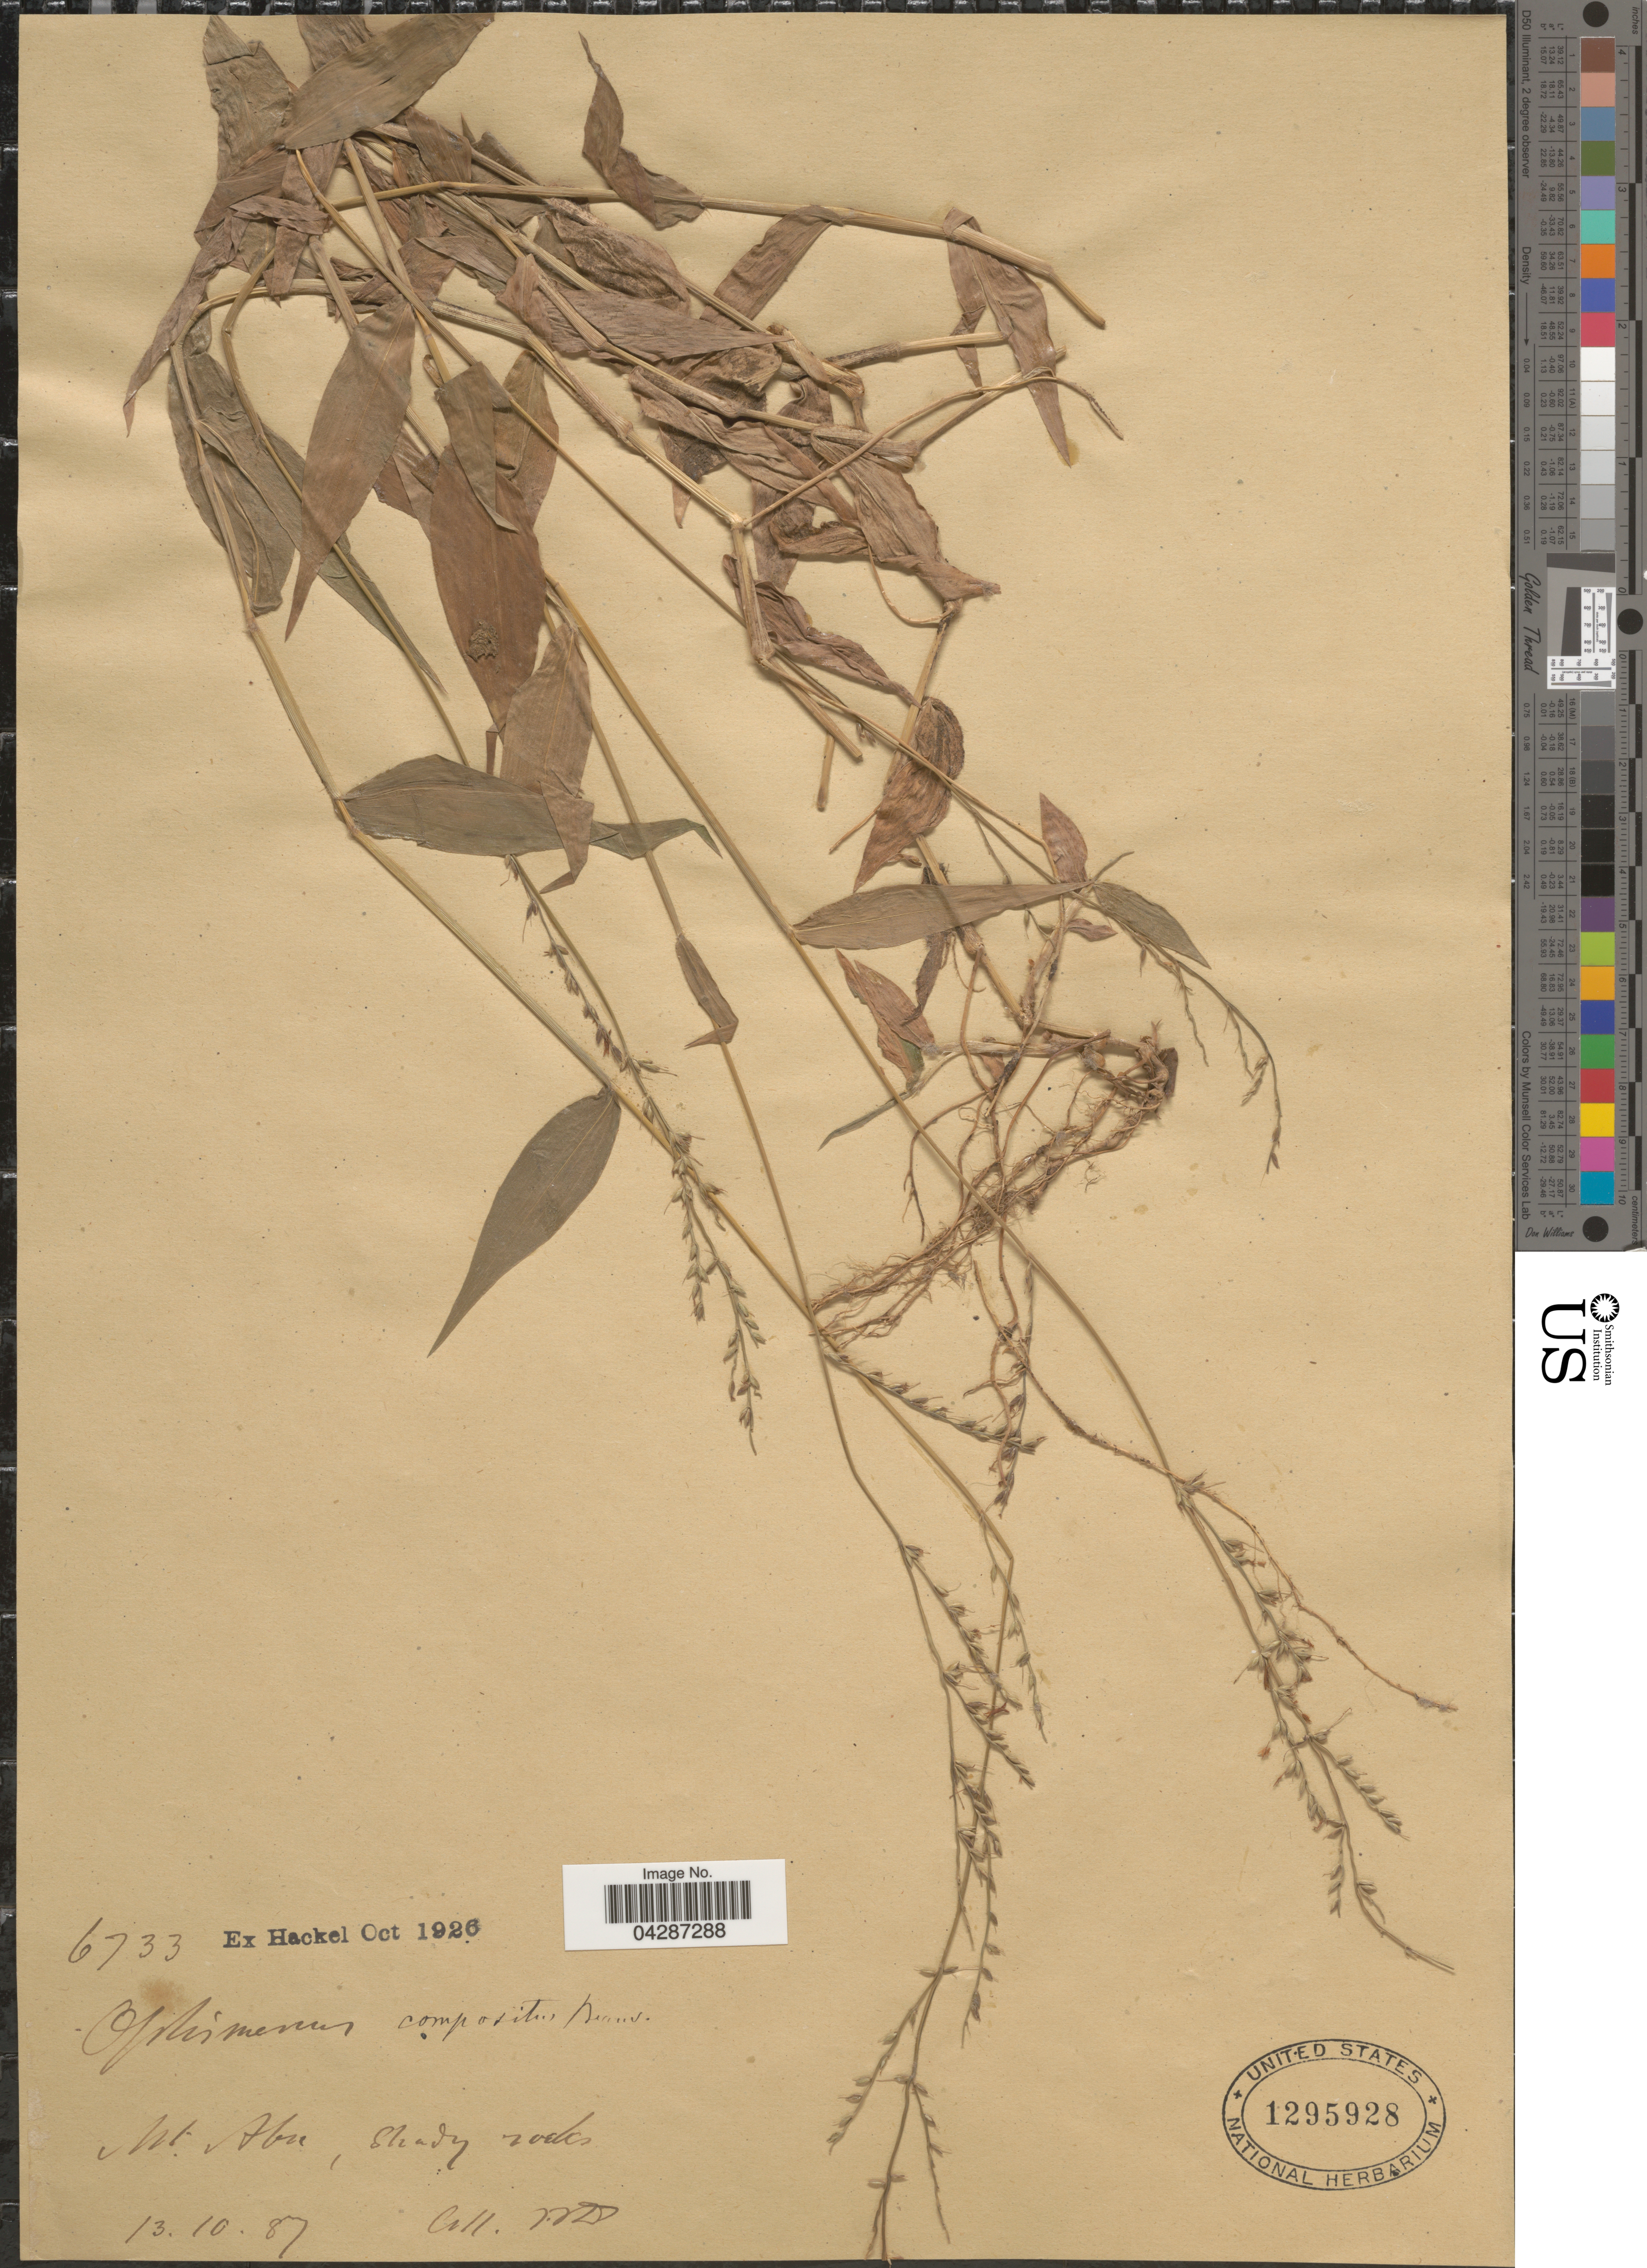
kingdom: Plantae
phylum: Tracheophyta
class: Liliopsida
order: Poales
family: Poaceae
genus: Oplismenus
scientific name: Oplismenus compositus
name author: (L.) P. Beauv.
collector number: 6733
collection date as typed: Transcribed d/m/y: 13/10/87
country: India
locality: Mt Abu, shady woods.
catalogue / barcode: US 1295928